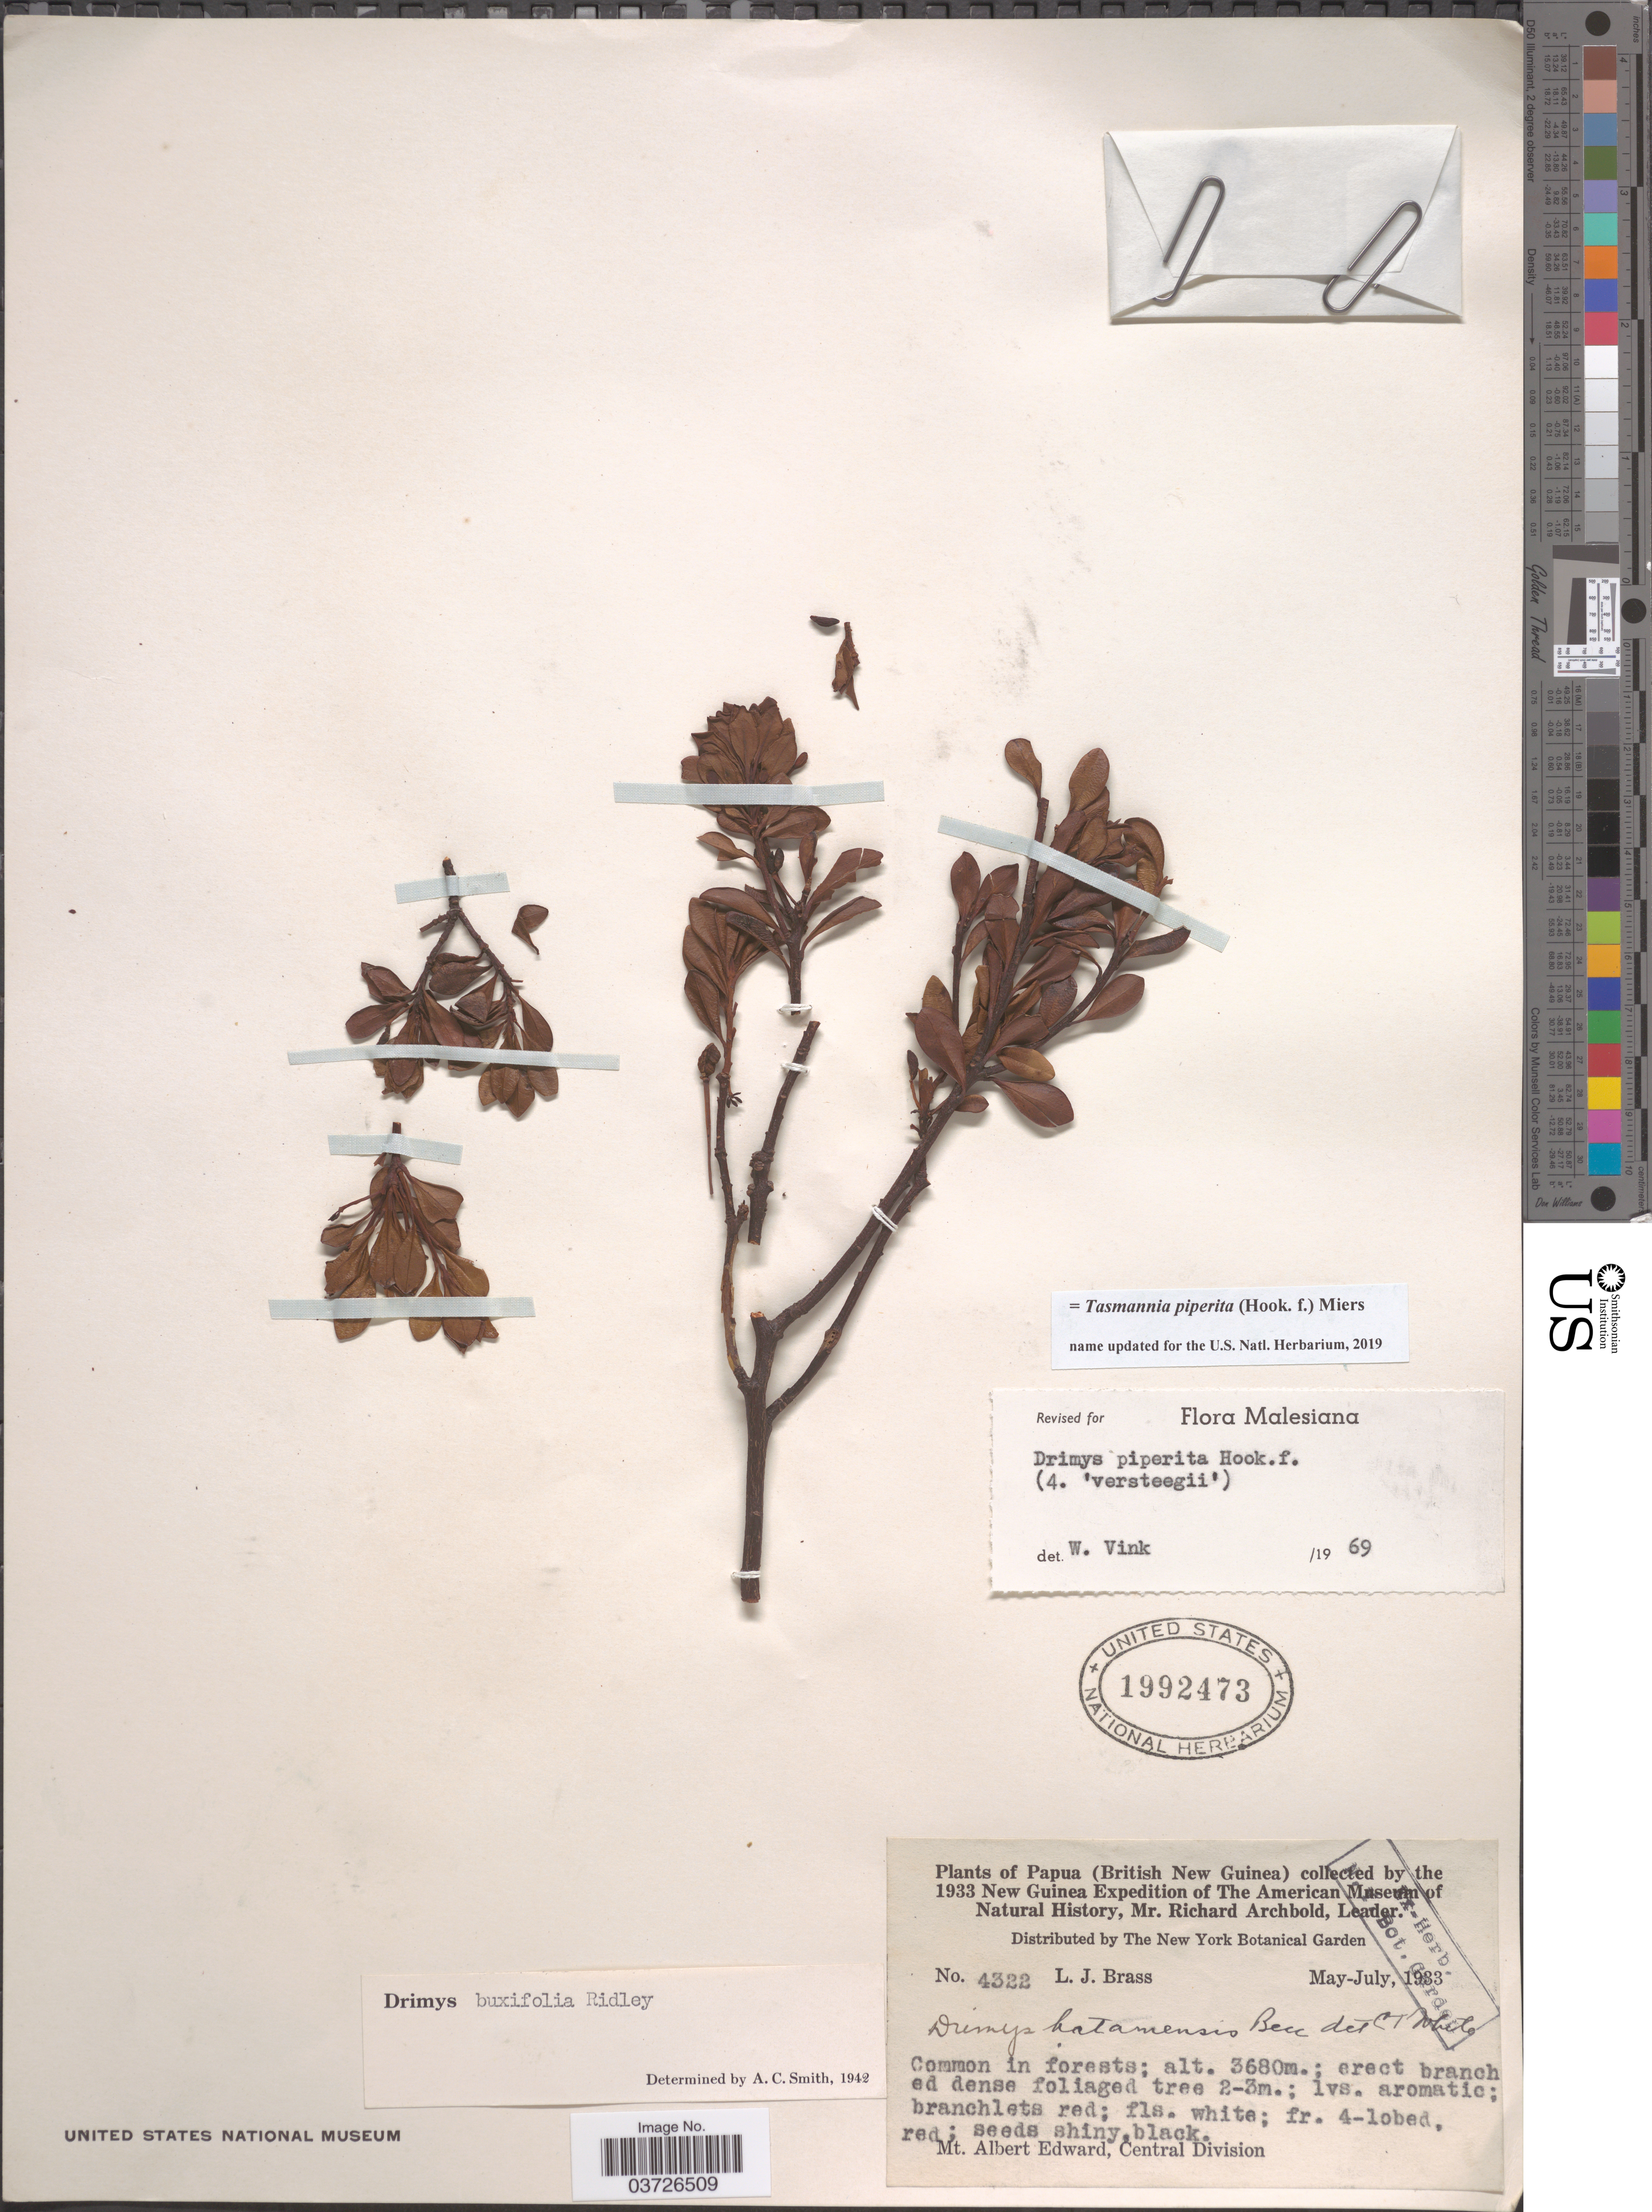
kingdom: Plantae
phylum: Tracheophyta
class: Magnoliopsida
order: Canellales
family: Winteraceae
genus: Tasmannia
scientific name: Tasmannia piperita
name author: (Hook. f.) Miers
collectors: L. J. Brass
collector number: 4322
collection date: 1933-05/1933-07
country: Papua New Guinea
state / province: Central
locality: (British New Guinea). Mt. Albert Edward, Central Division.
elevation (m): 3680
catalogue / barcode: US 1992473